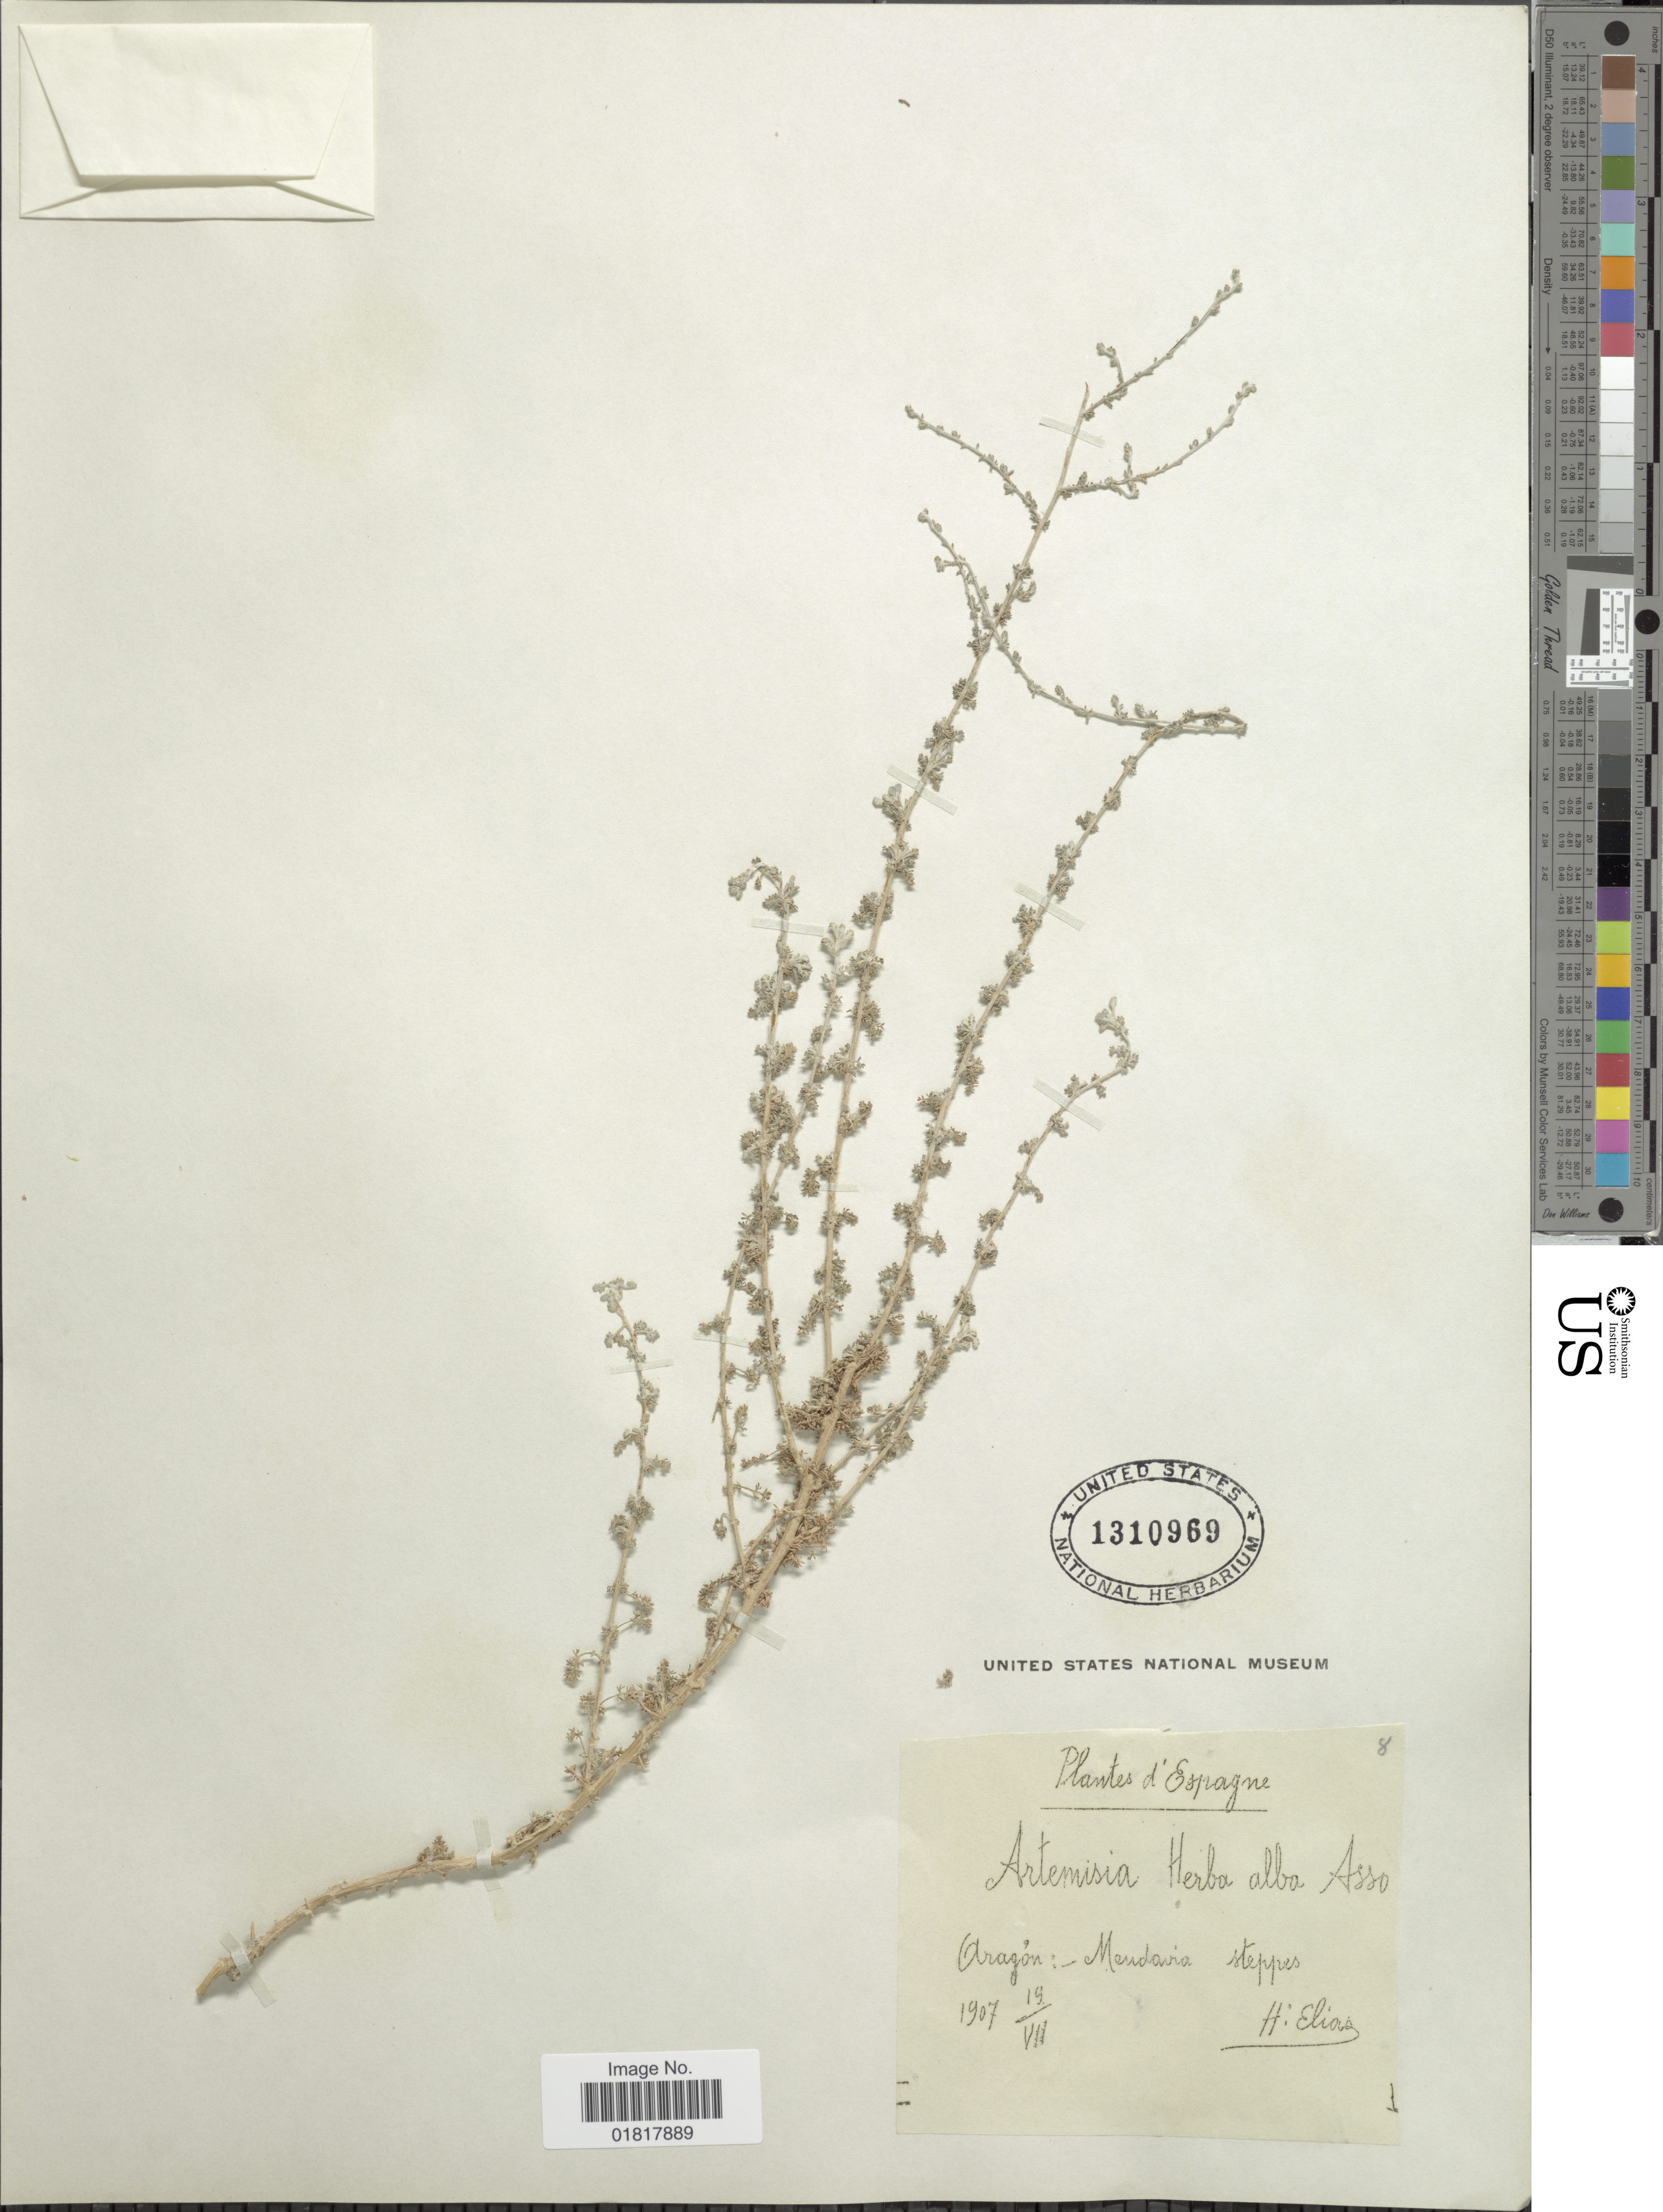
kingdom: Plantae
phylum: Tracheophyta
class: Magnoliopsida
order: Asterales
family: Asteraceae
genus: Artemisia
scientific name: Artemisia herba-alba asso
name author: Asso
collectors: H. Elias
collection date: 1907-07-19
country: Spain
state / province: Aragón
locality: Mendaria steppes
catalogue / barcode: US 1310969